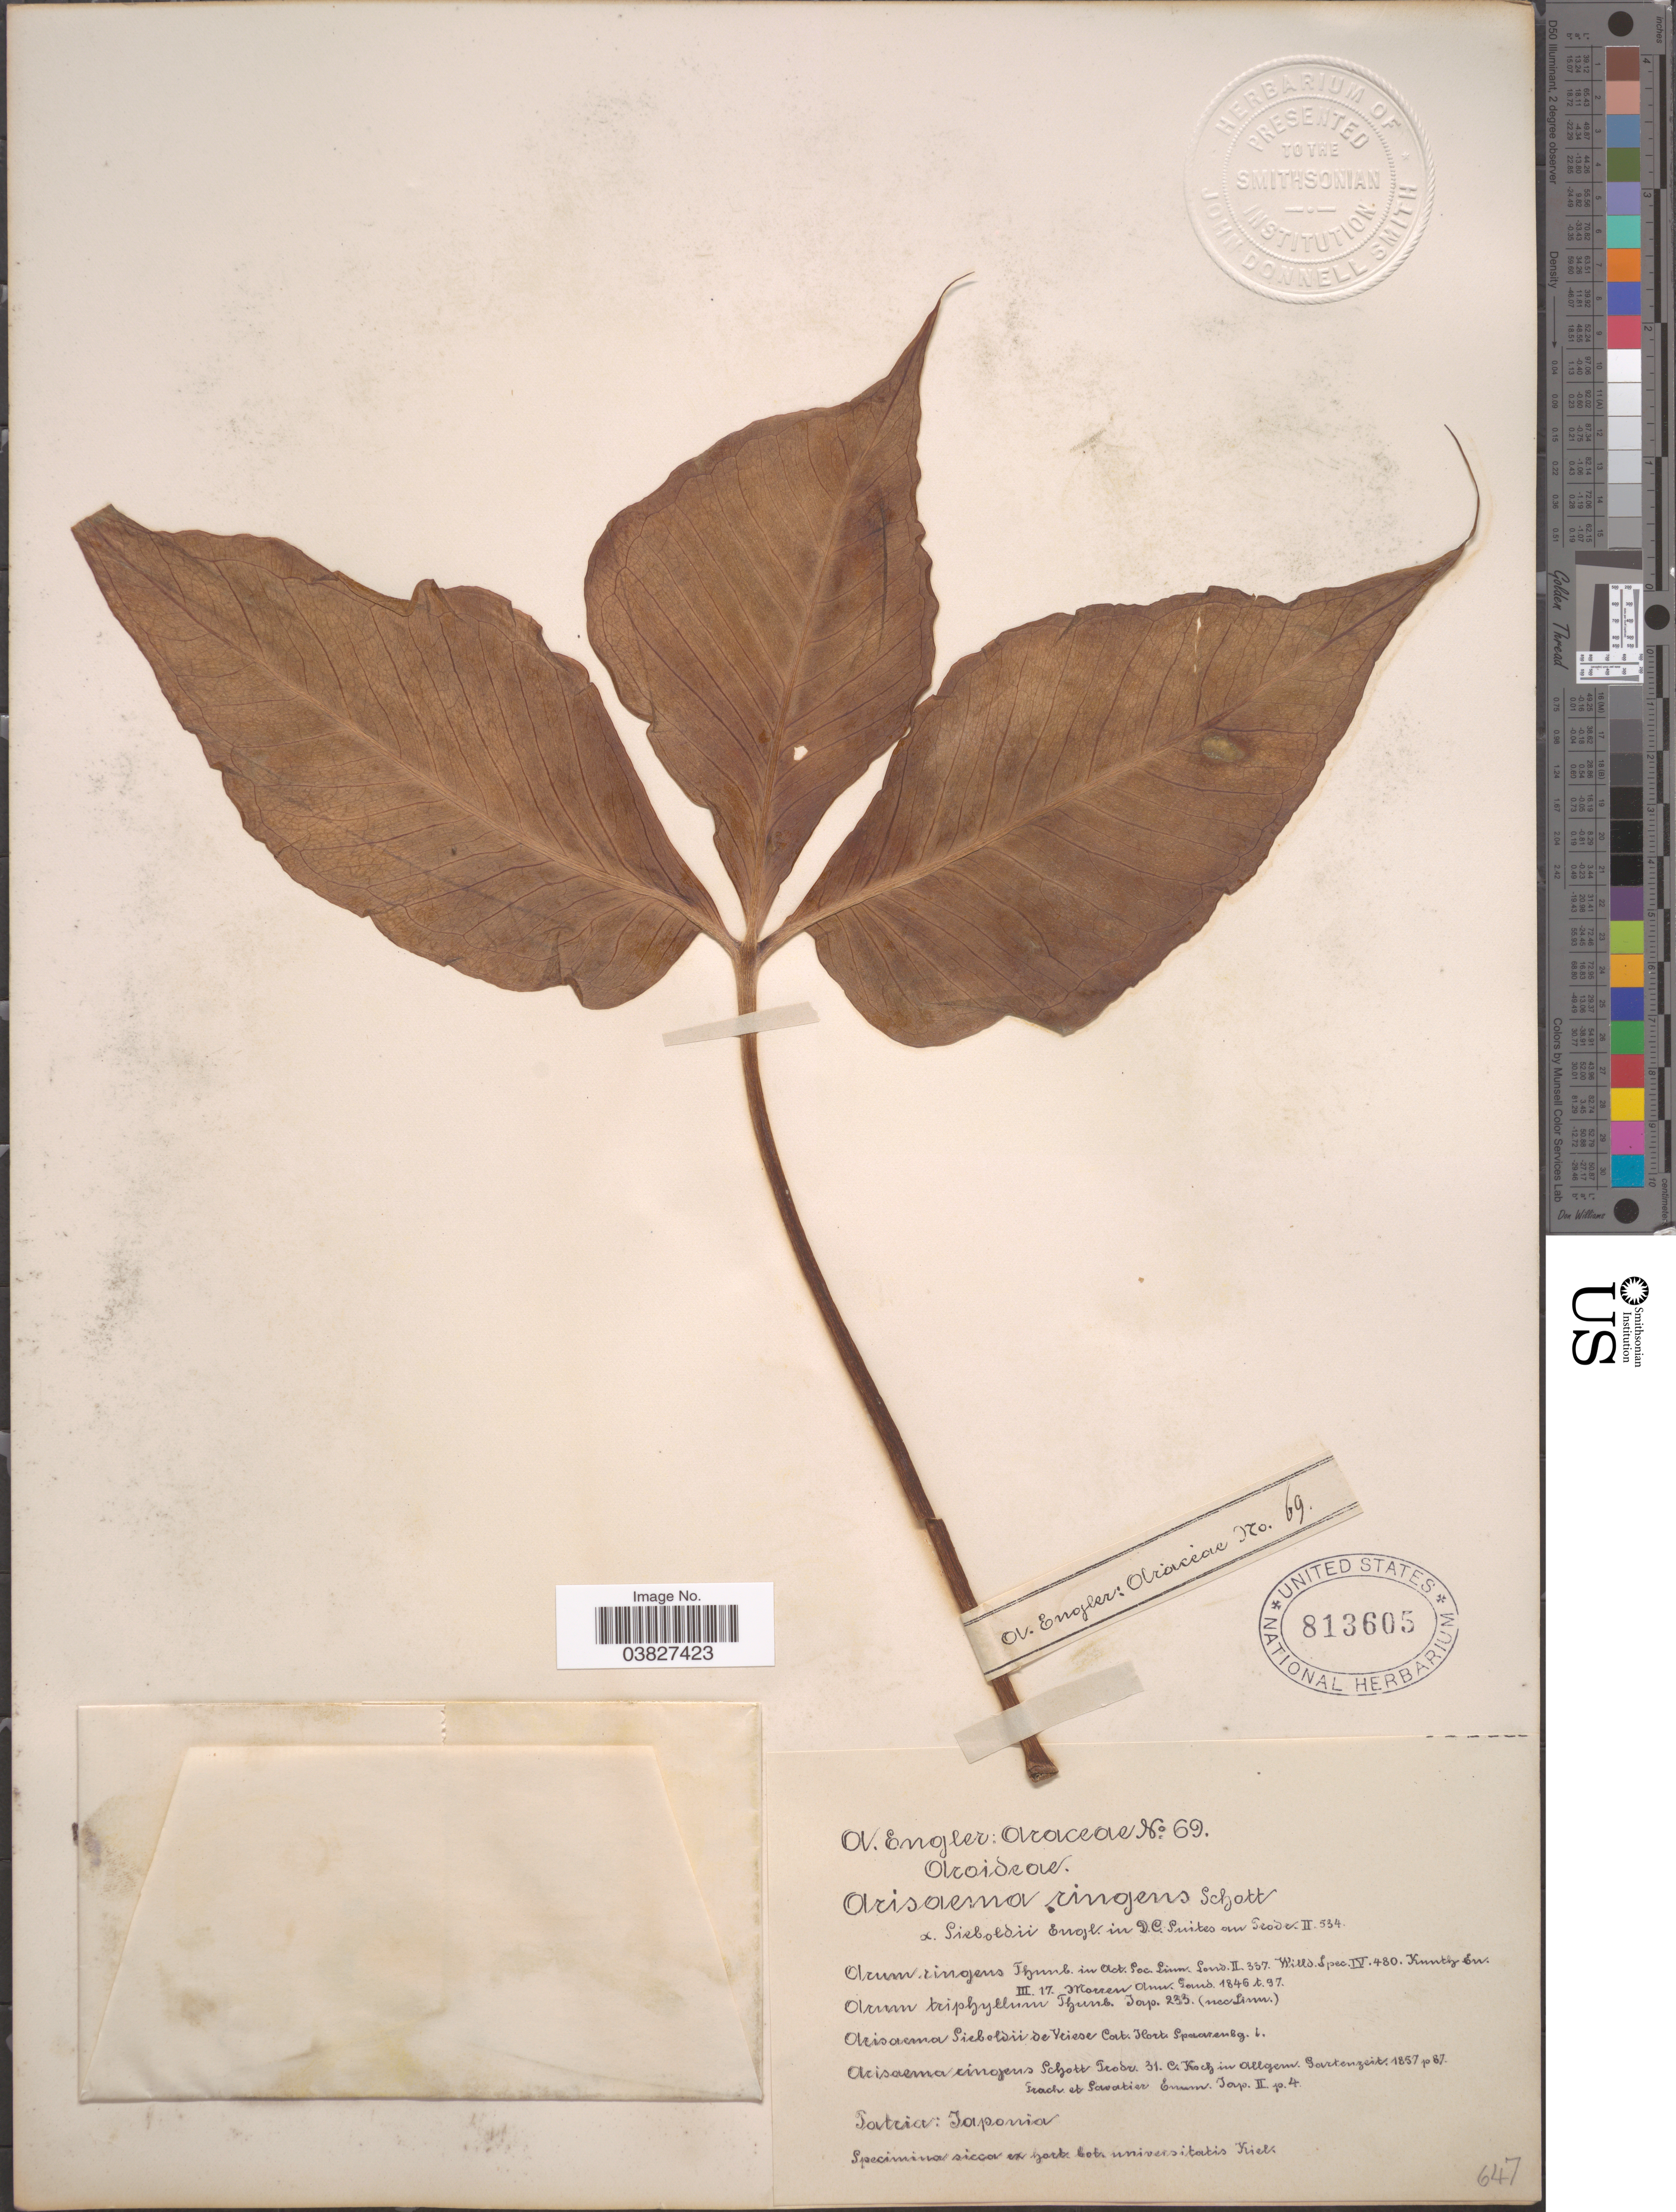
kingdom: Plantae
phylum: Tracheophyta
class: Liliopsida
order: Alismatales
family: Araceae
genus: Arisaema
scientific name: Arisaema ringens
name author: (Thunb.) Schott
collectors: A. Engler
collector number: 69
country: Japan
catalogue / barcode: US 813605